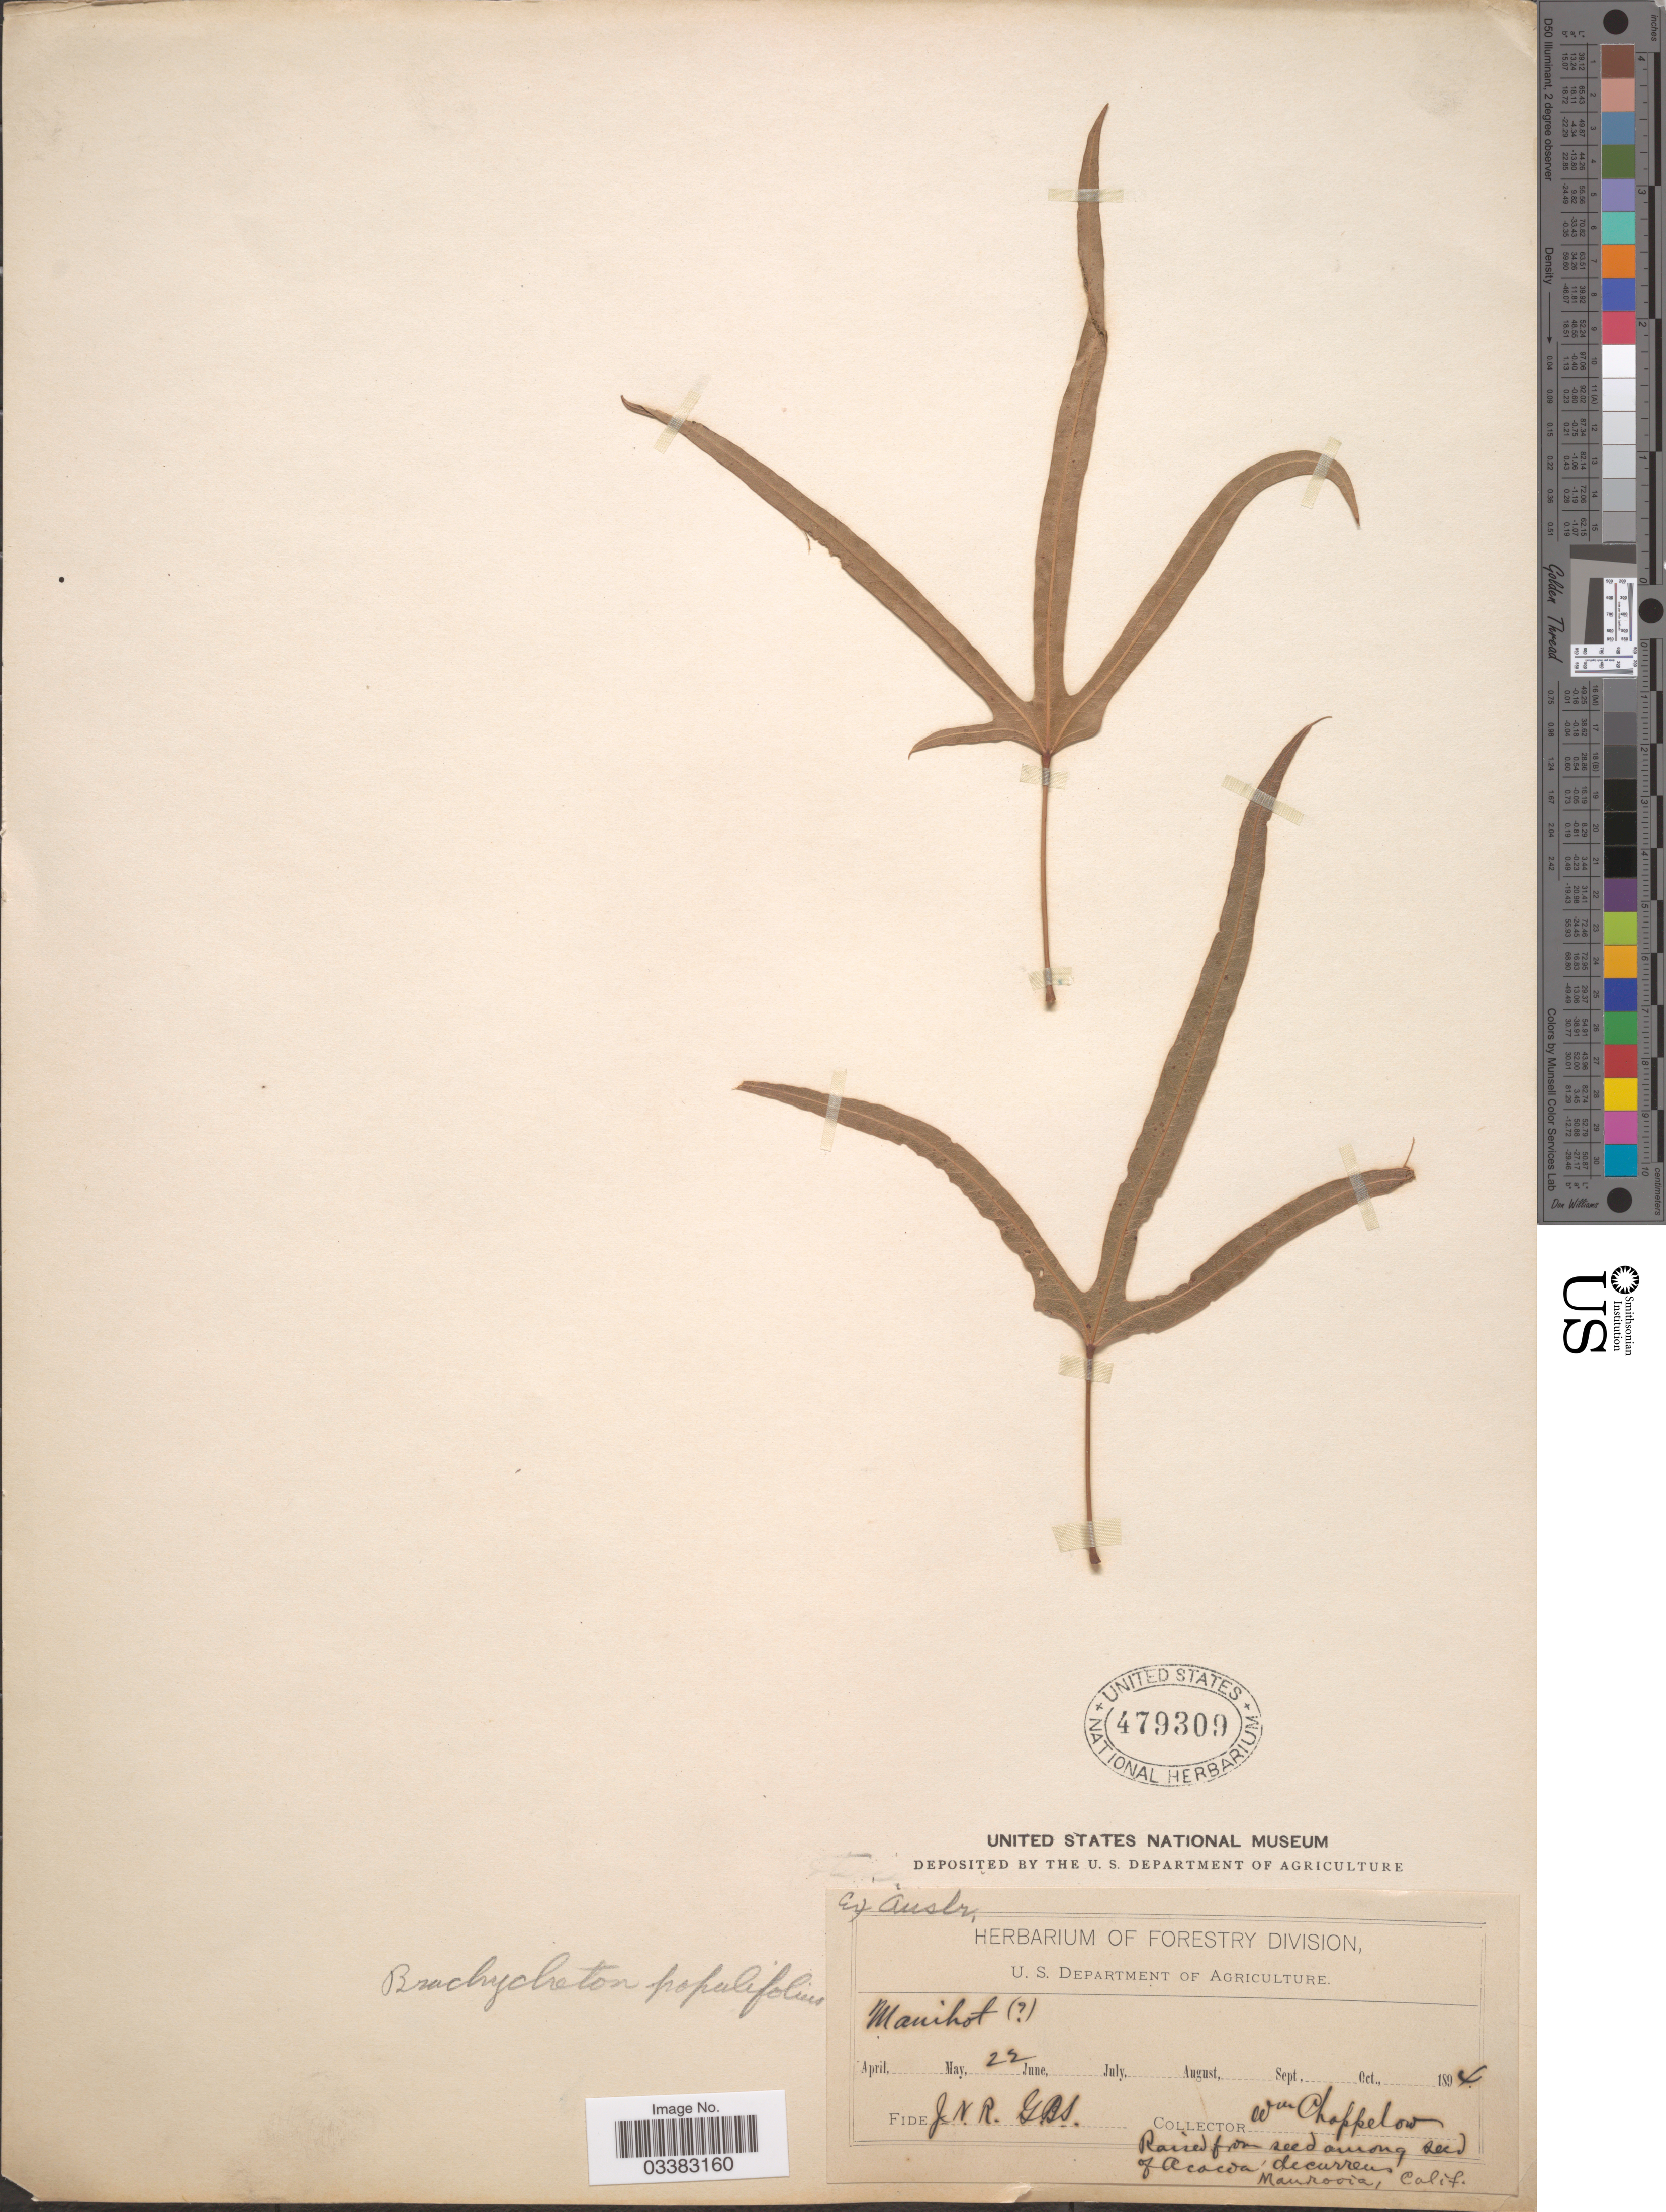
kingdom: Plantae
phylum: Tracheophyta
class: Magnoliopsida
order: Malvales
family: Malvaceae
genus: Brachychiton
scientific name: Brachychiton populneus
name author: (Schott & Endl.) R. Br.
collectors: W. Chappelow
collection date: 1894-05-22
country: United States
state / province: California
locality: Monrovia.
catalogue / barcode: US 479309